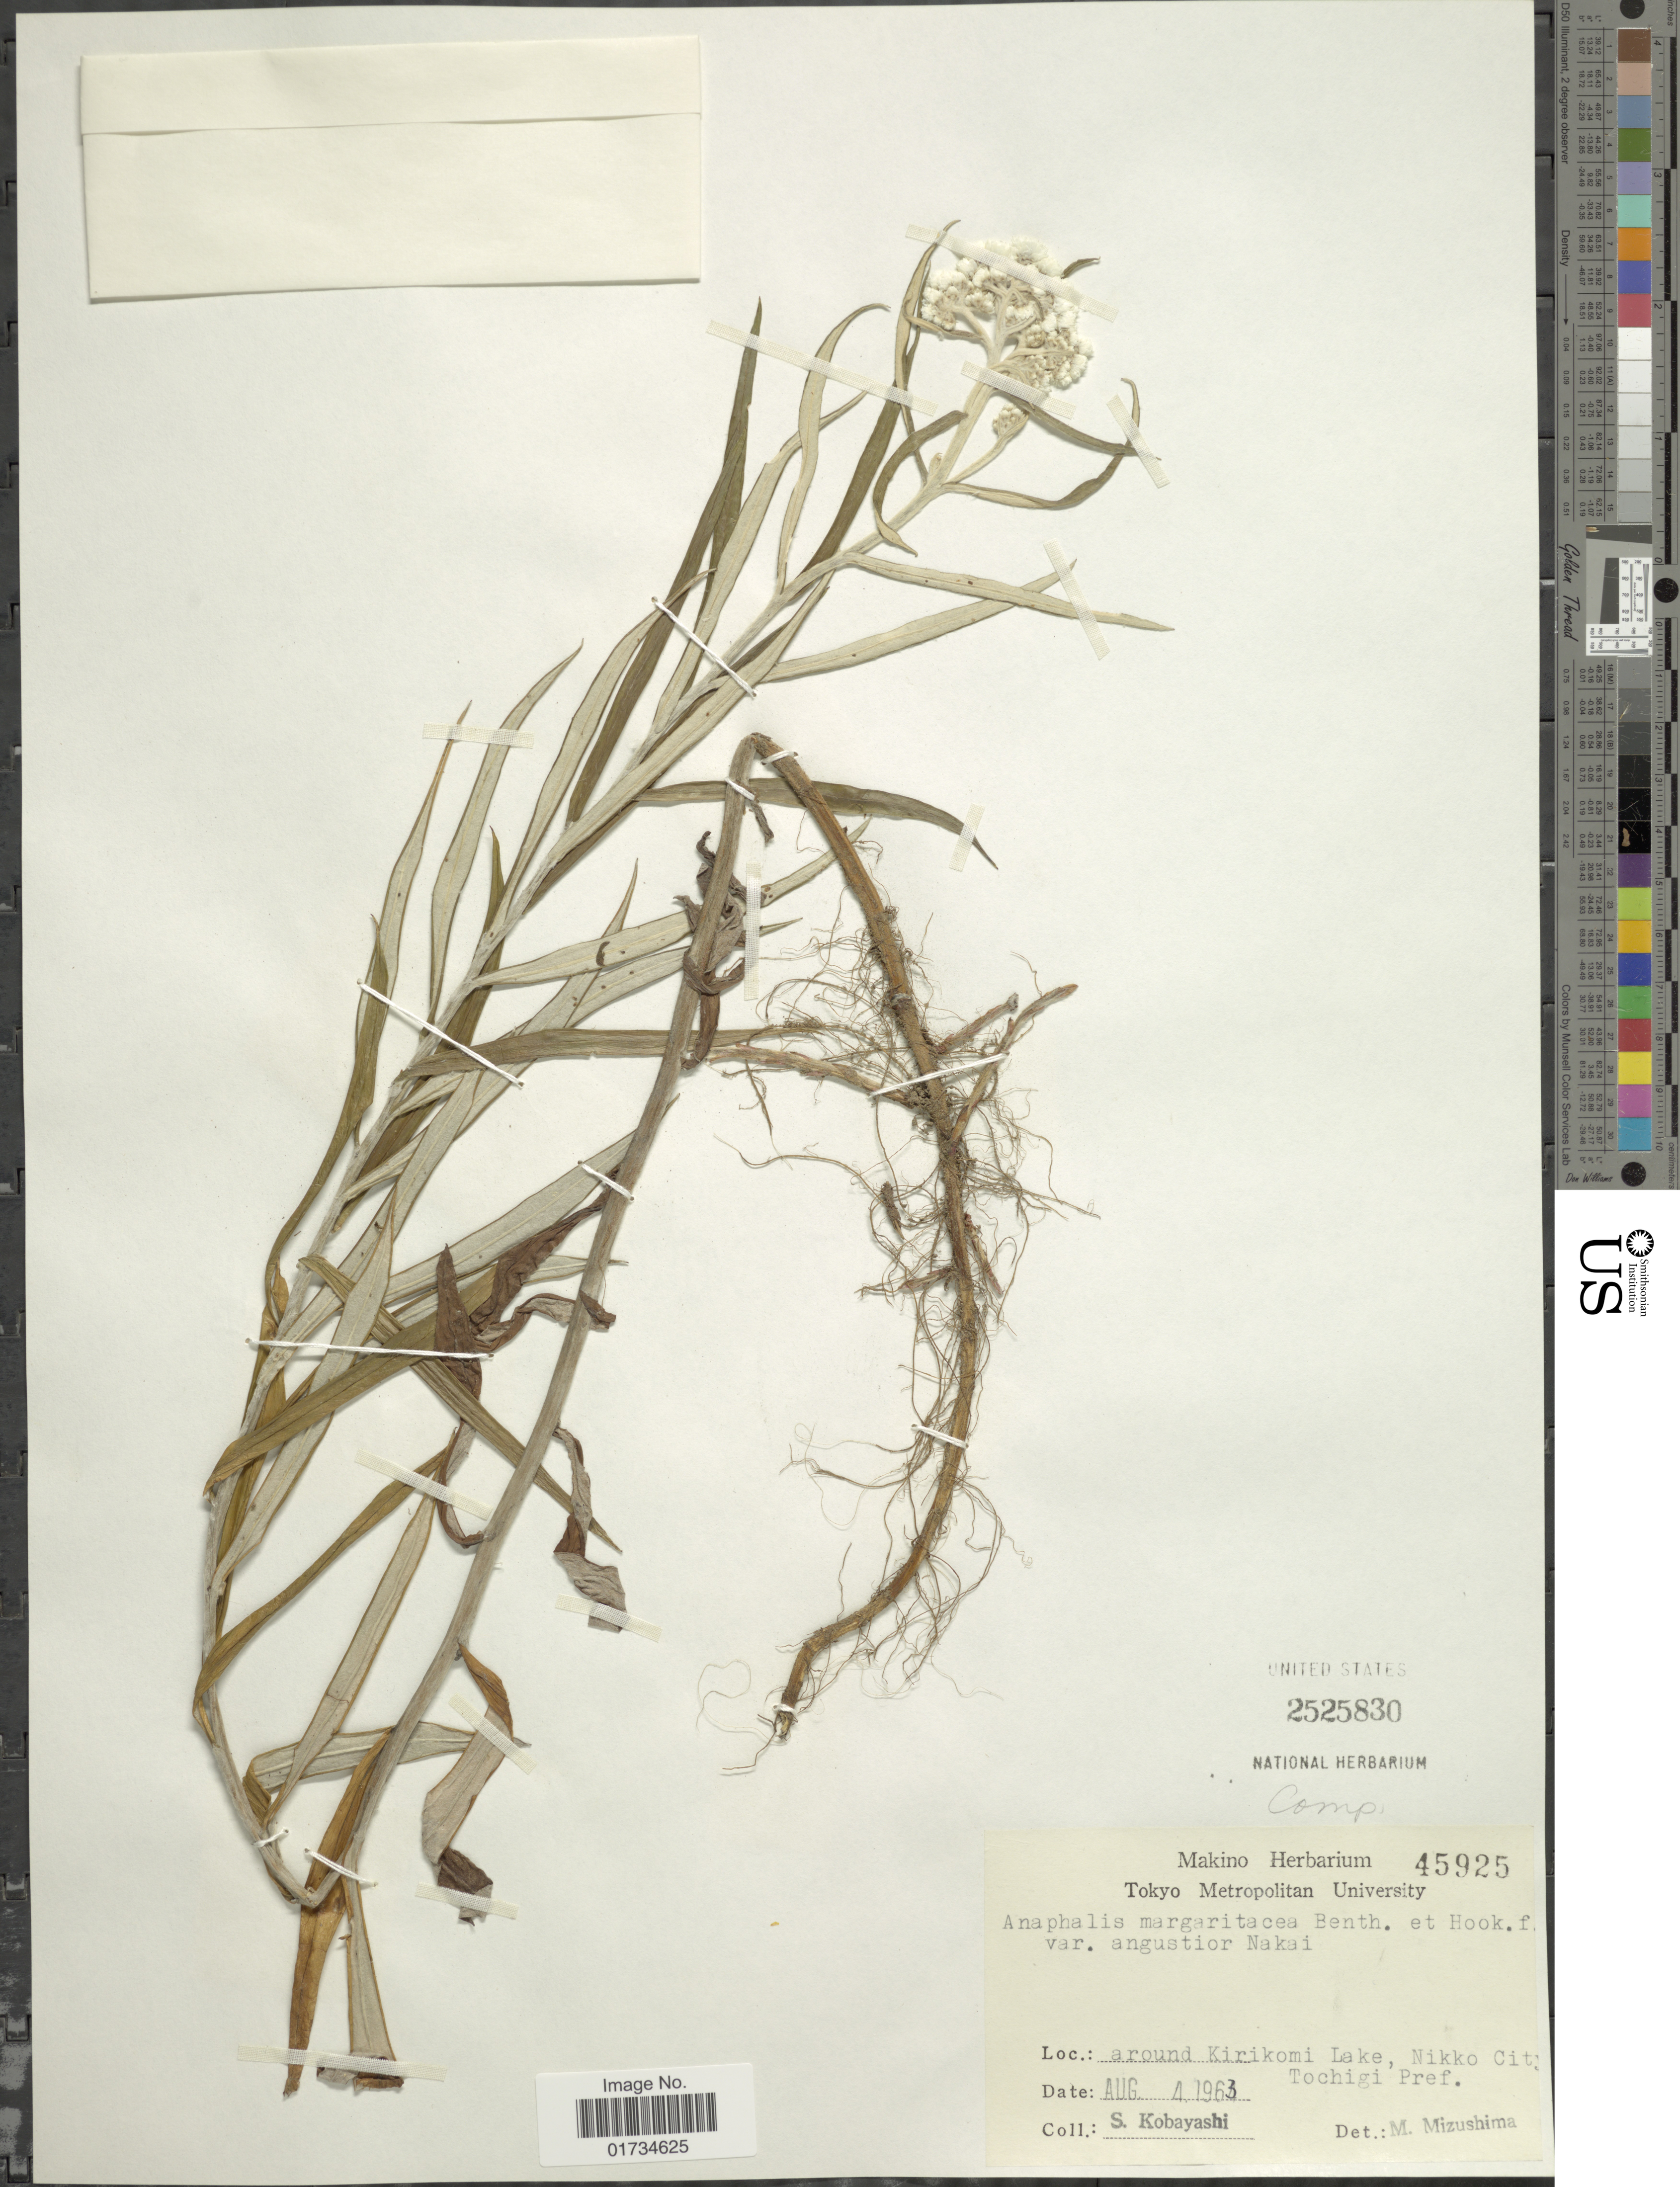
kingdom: Plantae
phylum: Tracheophyta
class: Magnoliopsida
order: Asterales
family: Asteraceae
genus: Anaphalis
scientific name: Anaphalis margaritacea var. angustifolia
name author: (Franch. & Sav.) Hayata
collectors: S. Kobayashi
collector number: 45925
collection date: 1963-08-04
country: Japan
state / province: Totigi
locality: Around Kirikomi Lake, Nikoo City. Tochigi Pref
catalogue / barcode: US 2525830